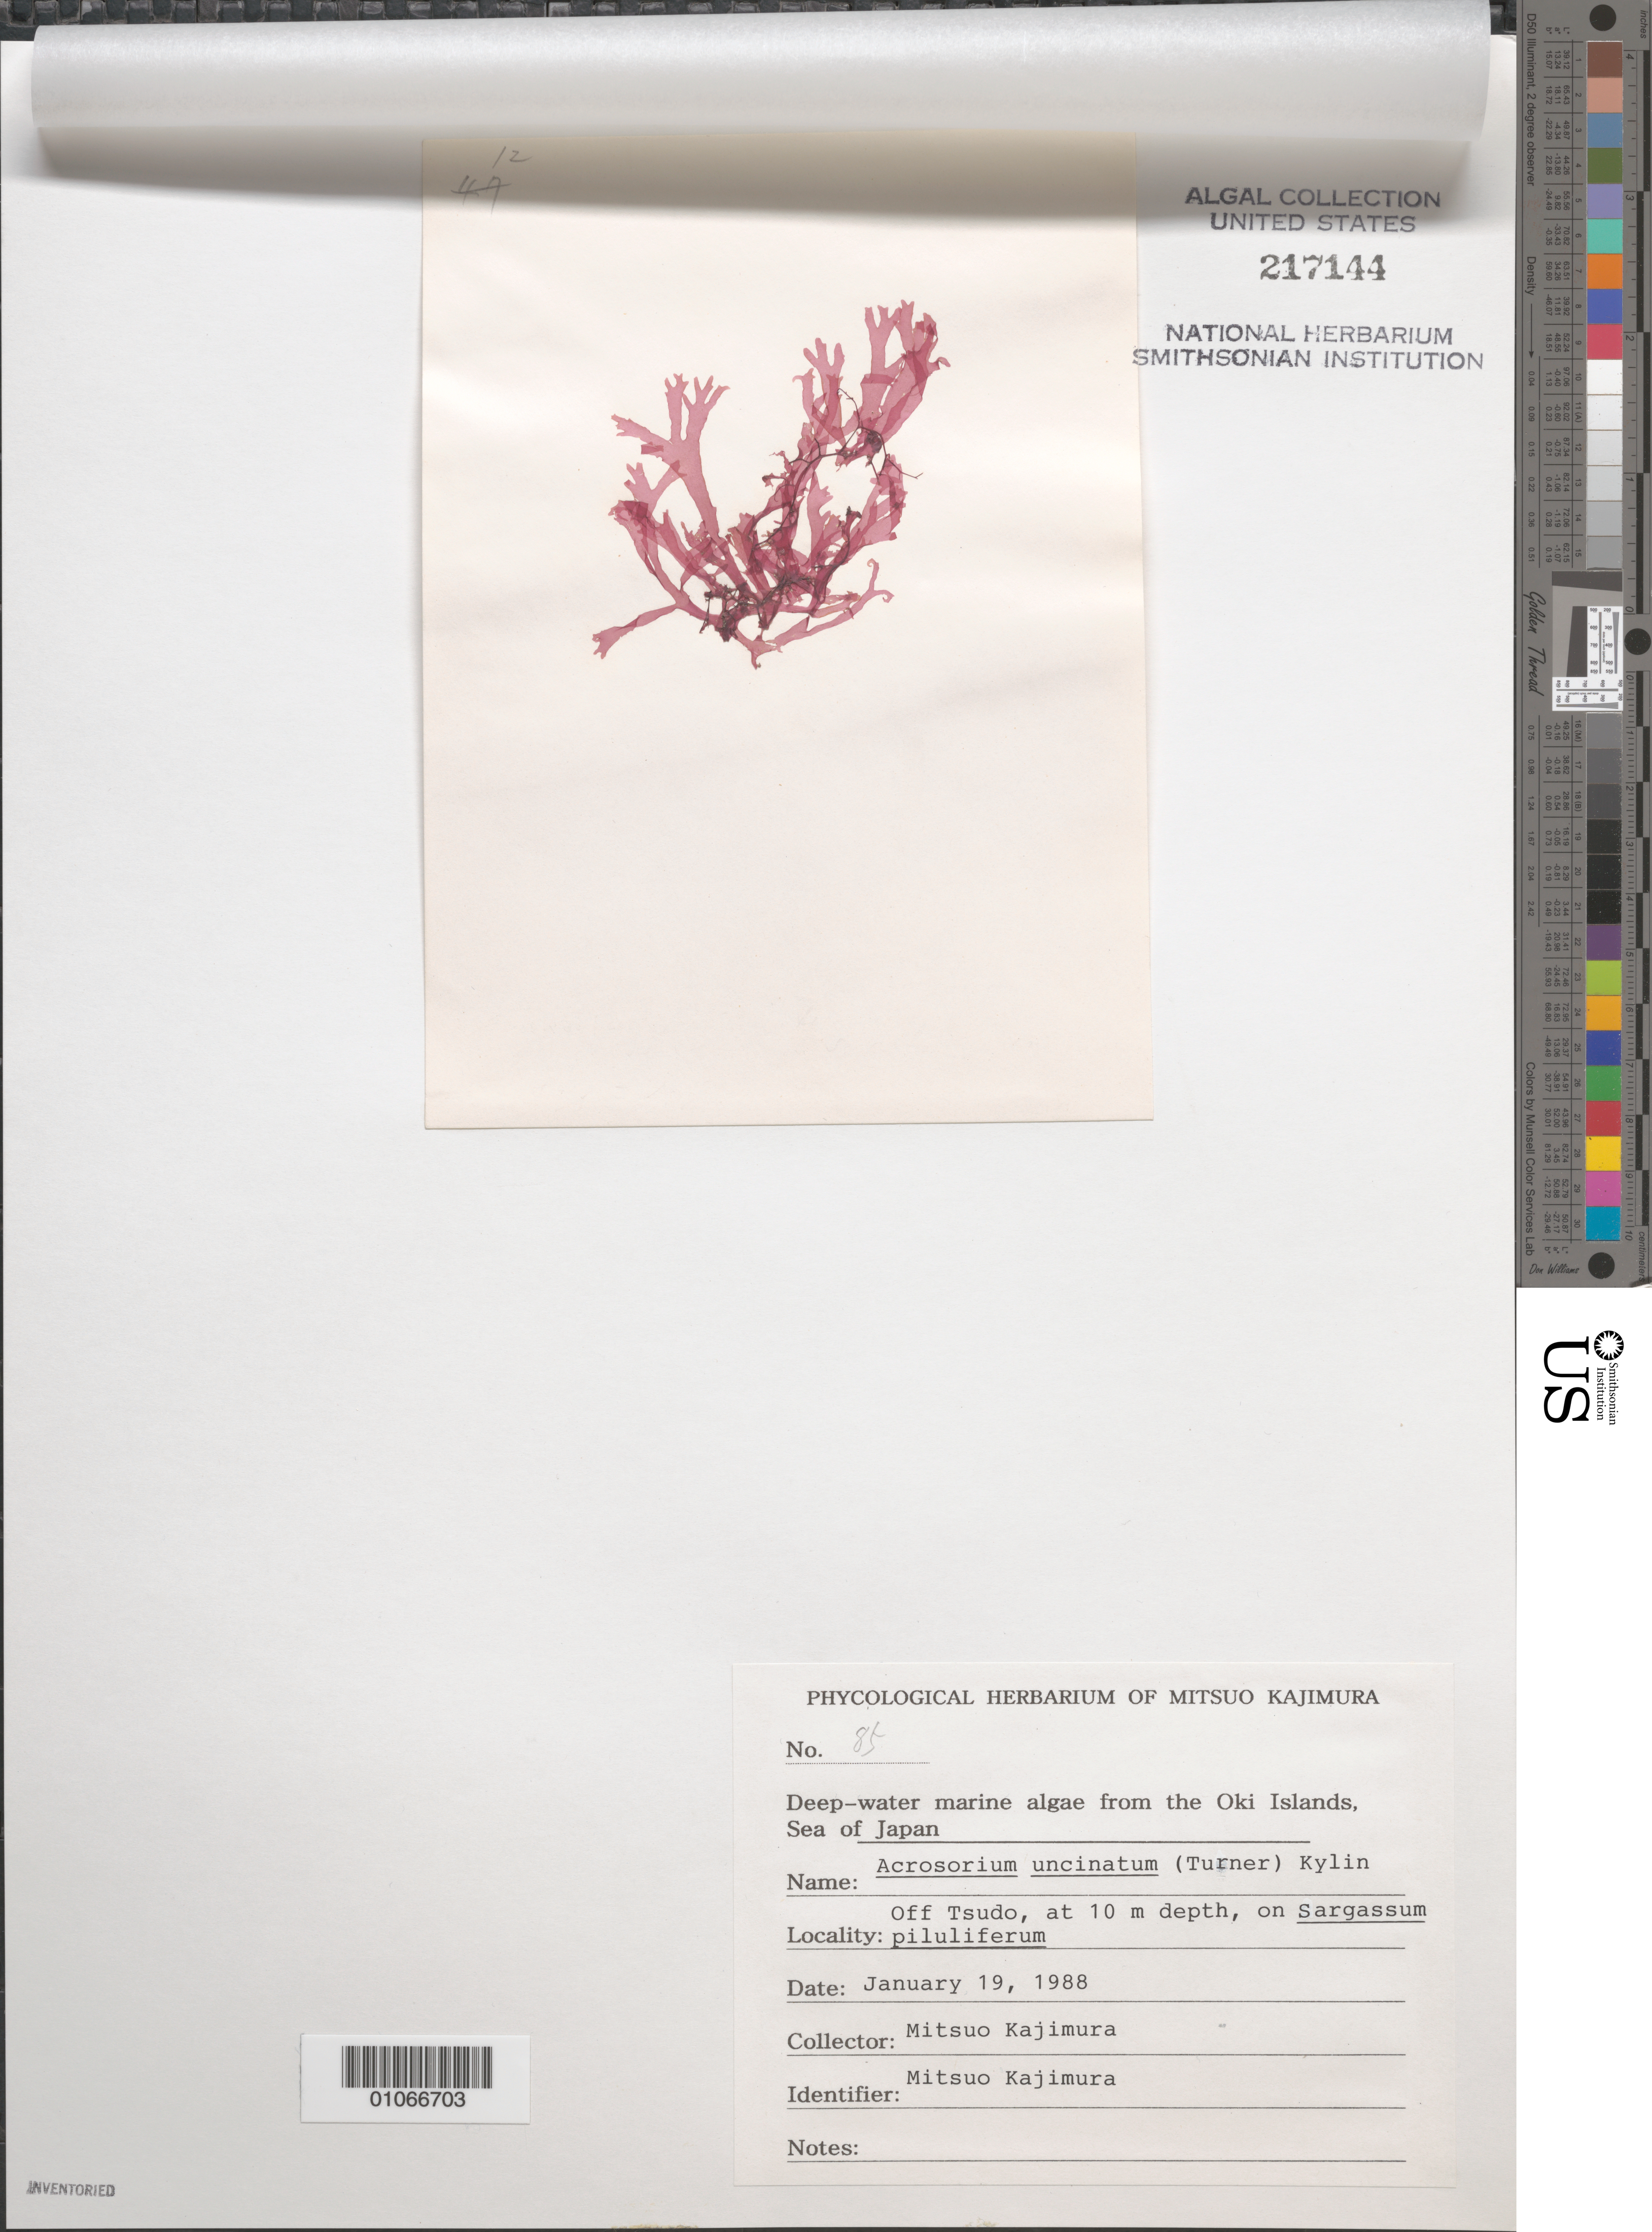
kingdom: Plantae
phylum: Rhodophyta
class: Florideophyceae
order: Ceramiales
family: Delesseriaceae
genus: Cryptopleura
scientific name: Cryptopleura ramosa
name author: (Huds.) L.M. Newton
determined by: Algae name updating Project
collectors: M. Kajimura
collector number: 85 & specimen 12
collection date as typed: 19 Jan 1988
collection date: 1988-01-19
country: Japan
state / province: Simane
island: Oki Is.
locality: Off Tsudo [village], Sea of Japan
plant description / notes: Phycologial Herbarium of Mitsuo Kajimura, Deep-water marine algae from the Oki Islands, Sea of Japan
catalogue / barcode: US 217144